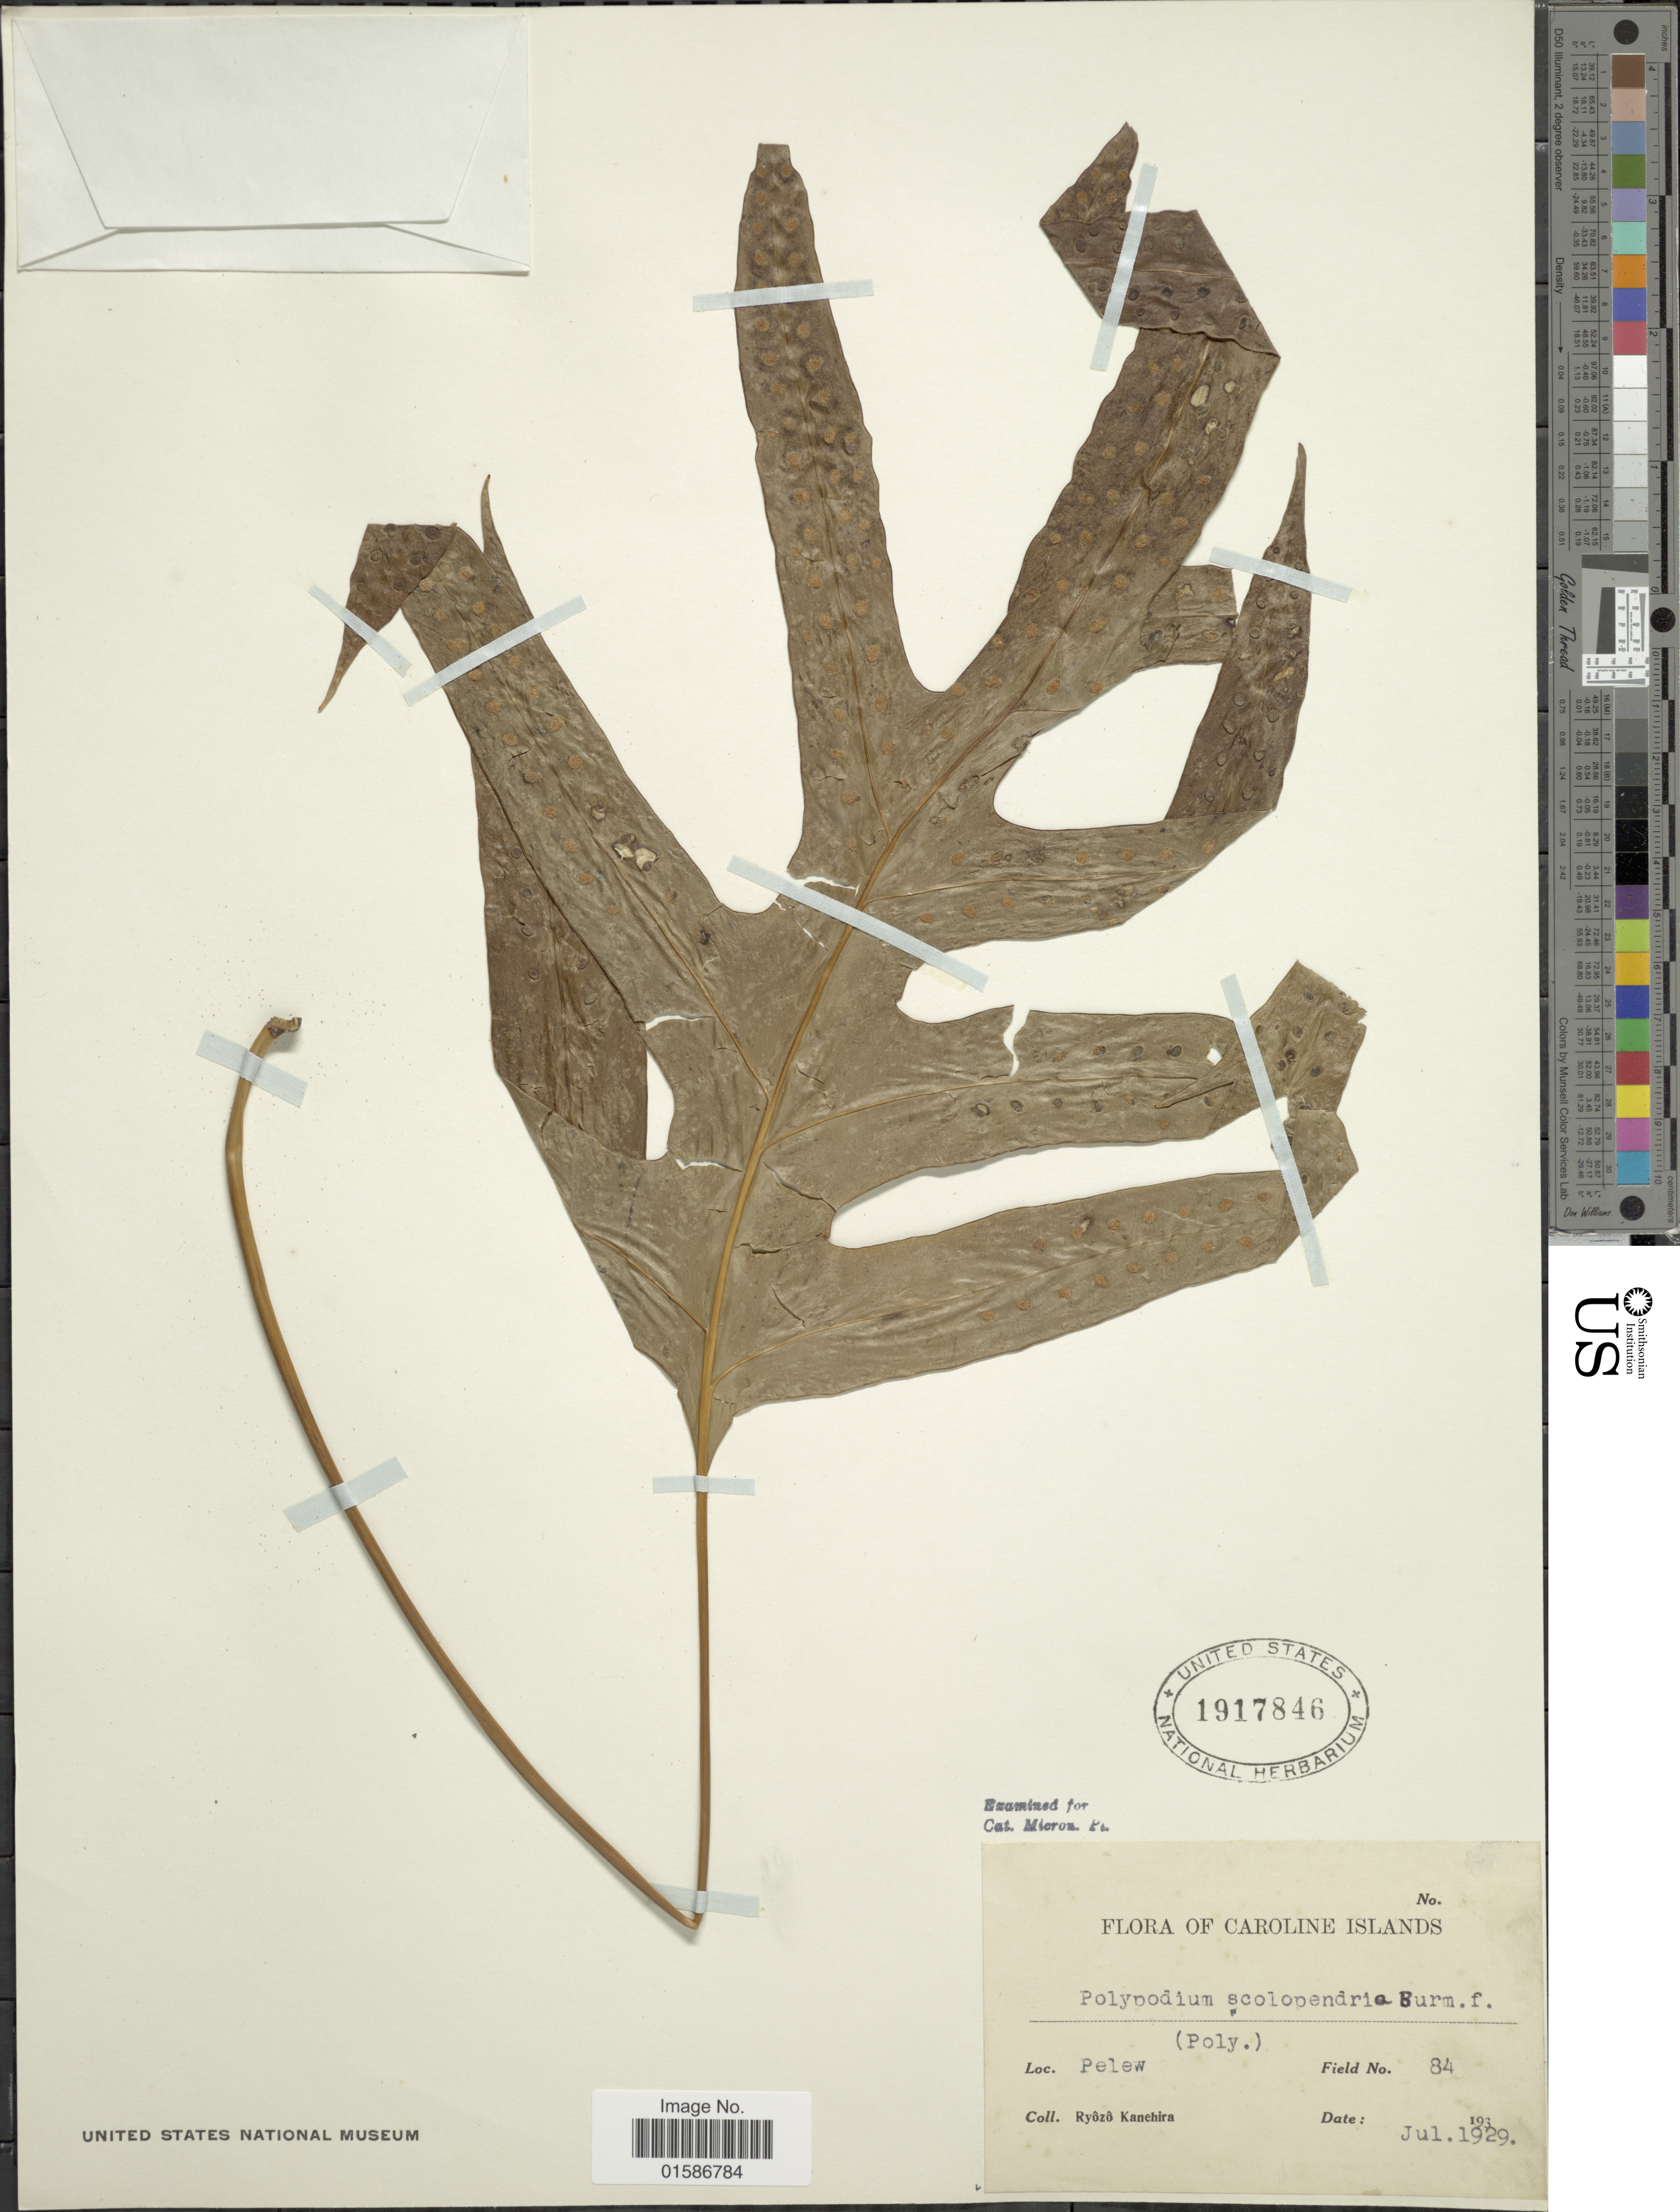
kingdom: Plantae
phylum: Tracheophyta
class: Polypodiopsida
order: Polypodiales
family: Polypodiaceae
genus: Microsorum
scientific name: Microsorum scolopendria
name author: (Burm. f.) Copel.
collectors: R. Kanehira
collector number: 84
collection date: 1929-07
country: Palau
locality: Caroline Islands, Pelew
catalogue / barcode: US 1917846